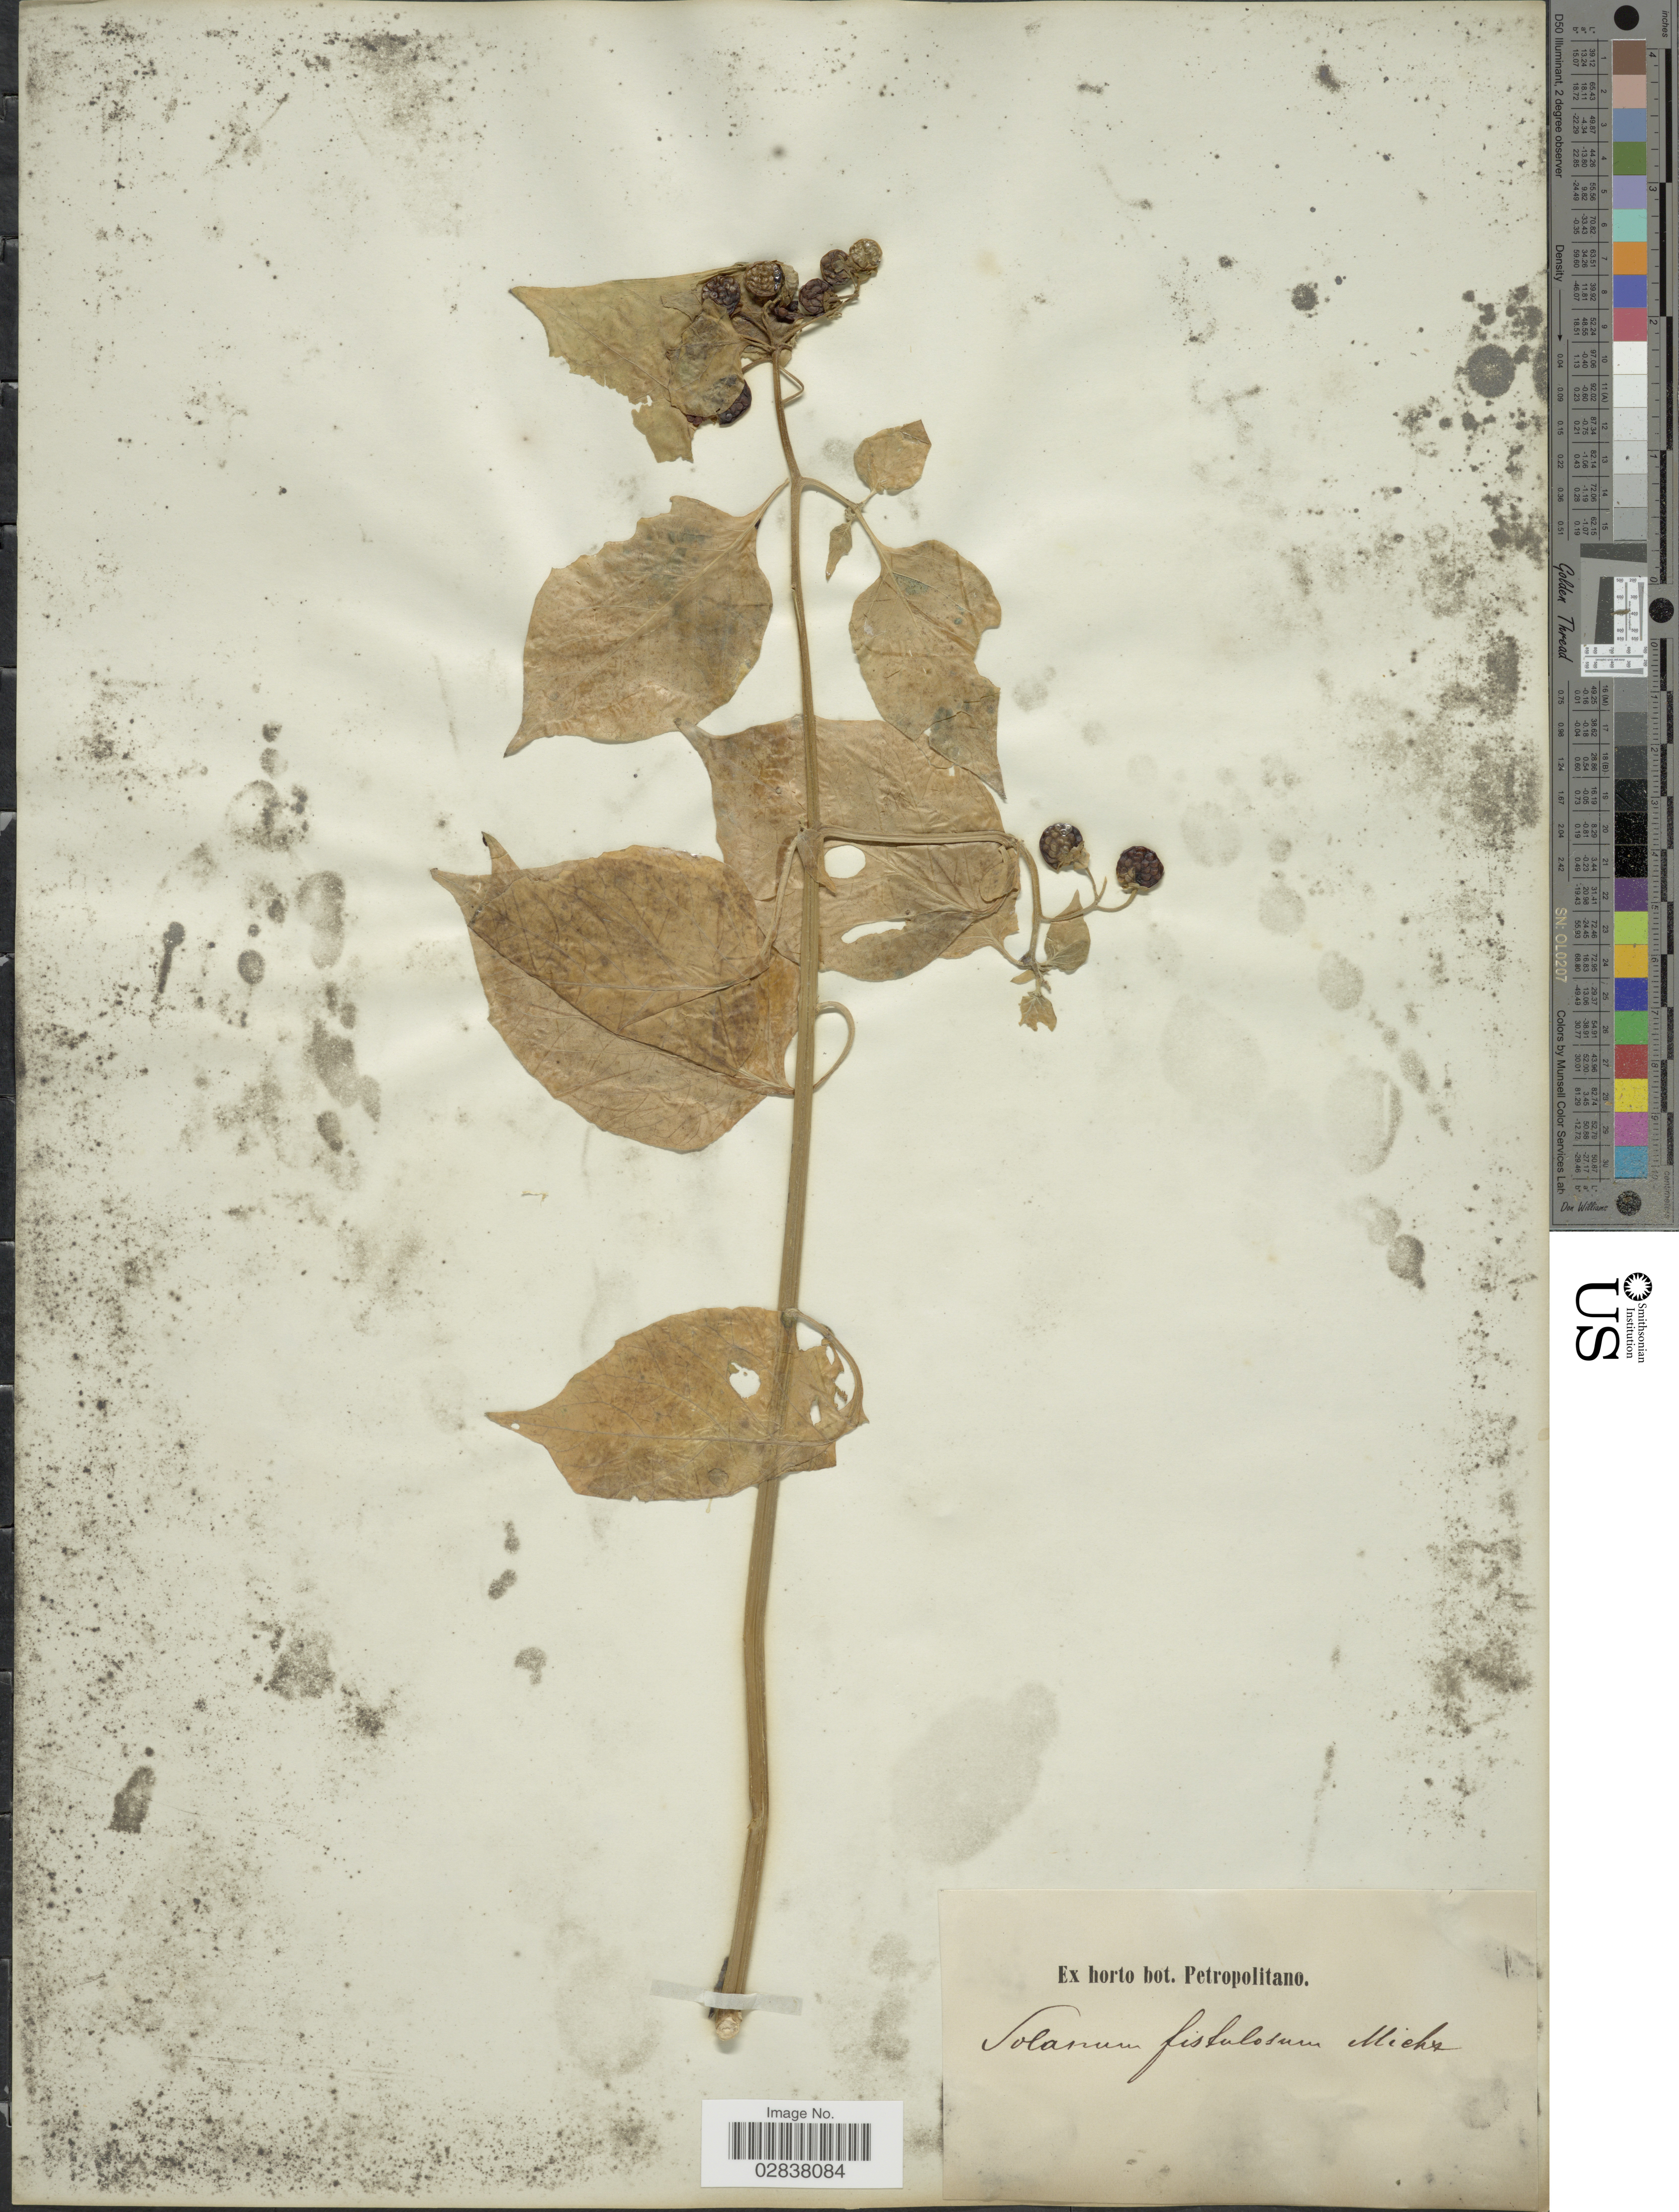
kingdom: Plantae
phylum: Tracheophyta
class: Magnoliopsida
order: Solanales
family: Solanaceae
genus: Solanum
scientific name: Solanum fistulosum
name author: Dunal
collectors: ex Horto Bot. Petropolitano